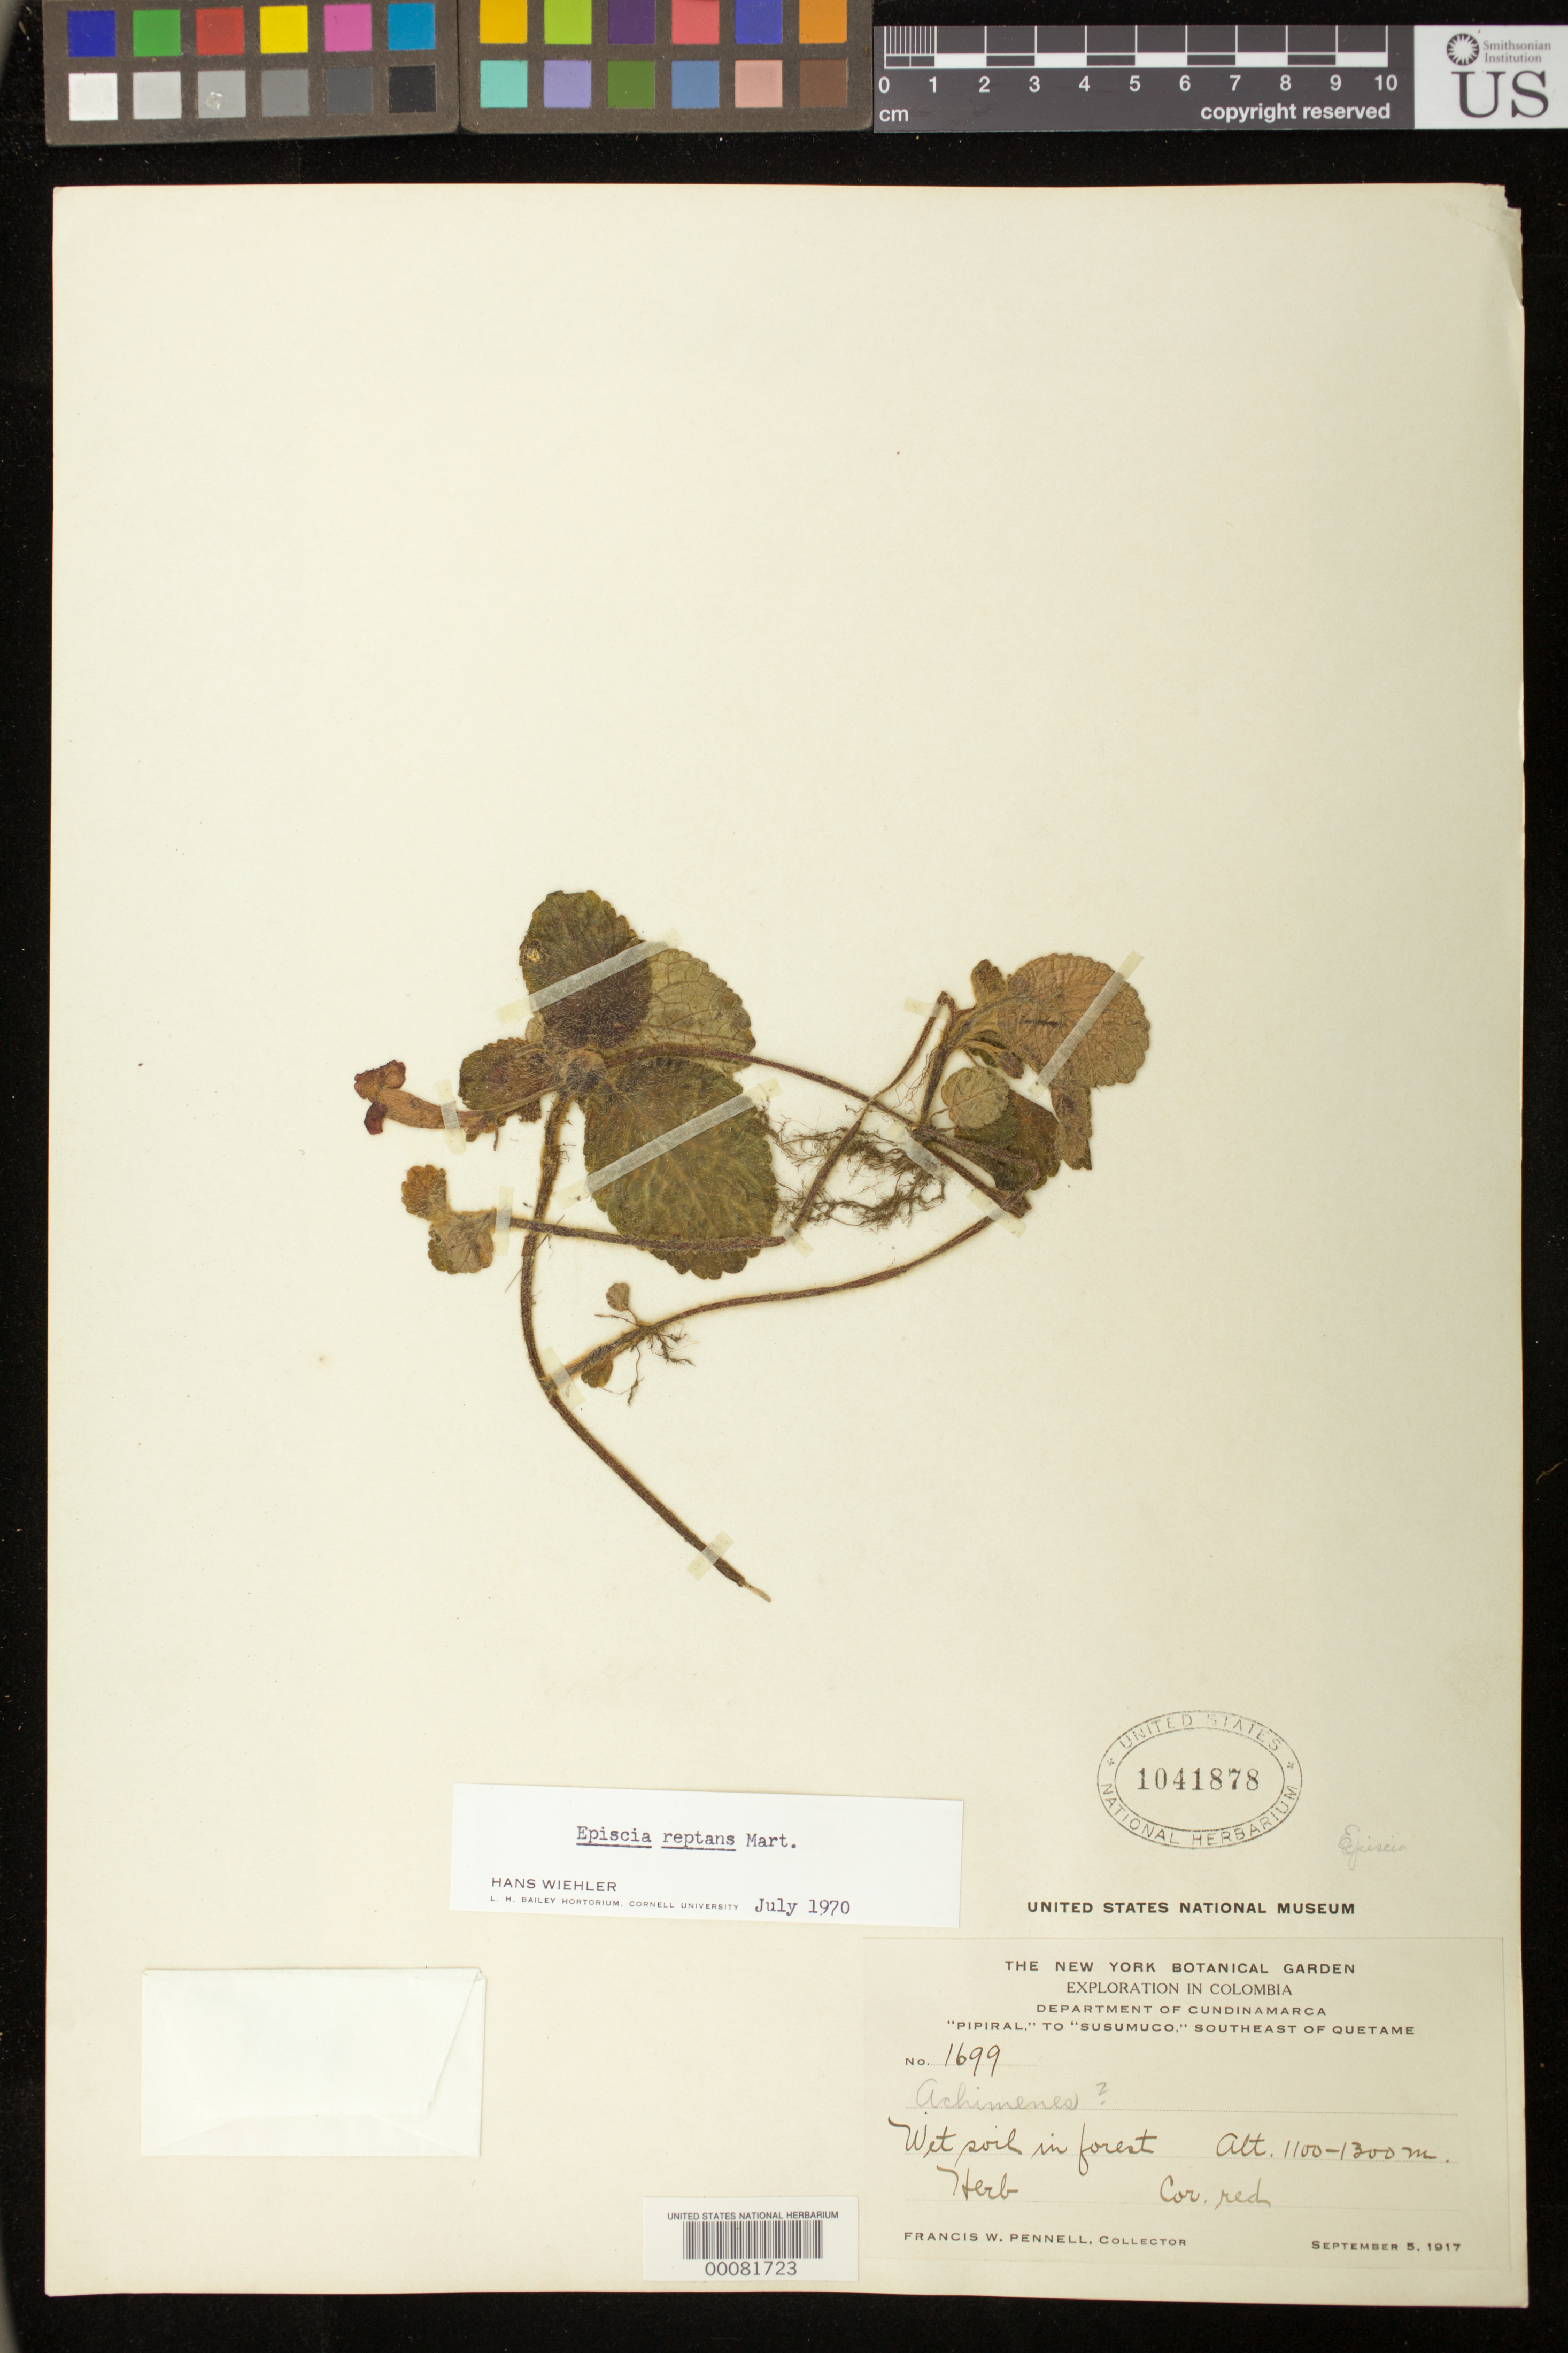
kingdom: Plantae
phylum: Tracheophyta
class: Magnoliopsida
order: Lamiales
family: Gesneriaceae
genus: Episcia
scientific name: Episcia reptans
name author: Mart.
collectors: F. W. Pennell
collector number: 1699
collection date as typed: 05 Sep 1917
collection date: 1917-09-05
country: Colombia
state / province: Cundinamarca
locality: Pipiral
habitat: Wet soil in forest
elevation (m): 1100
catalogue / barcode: US 1041878